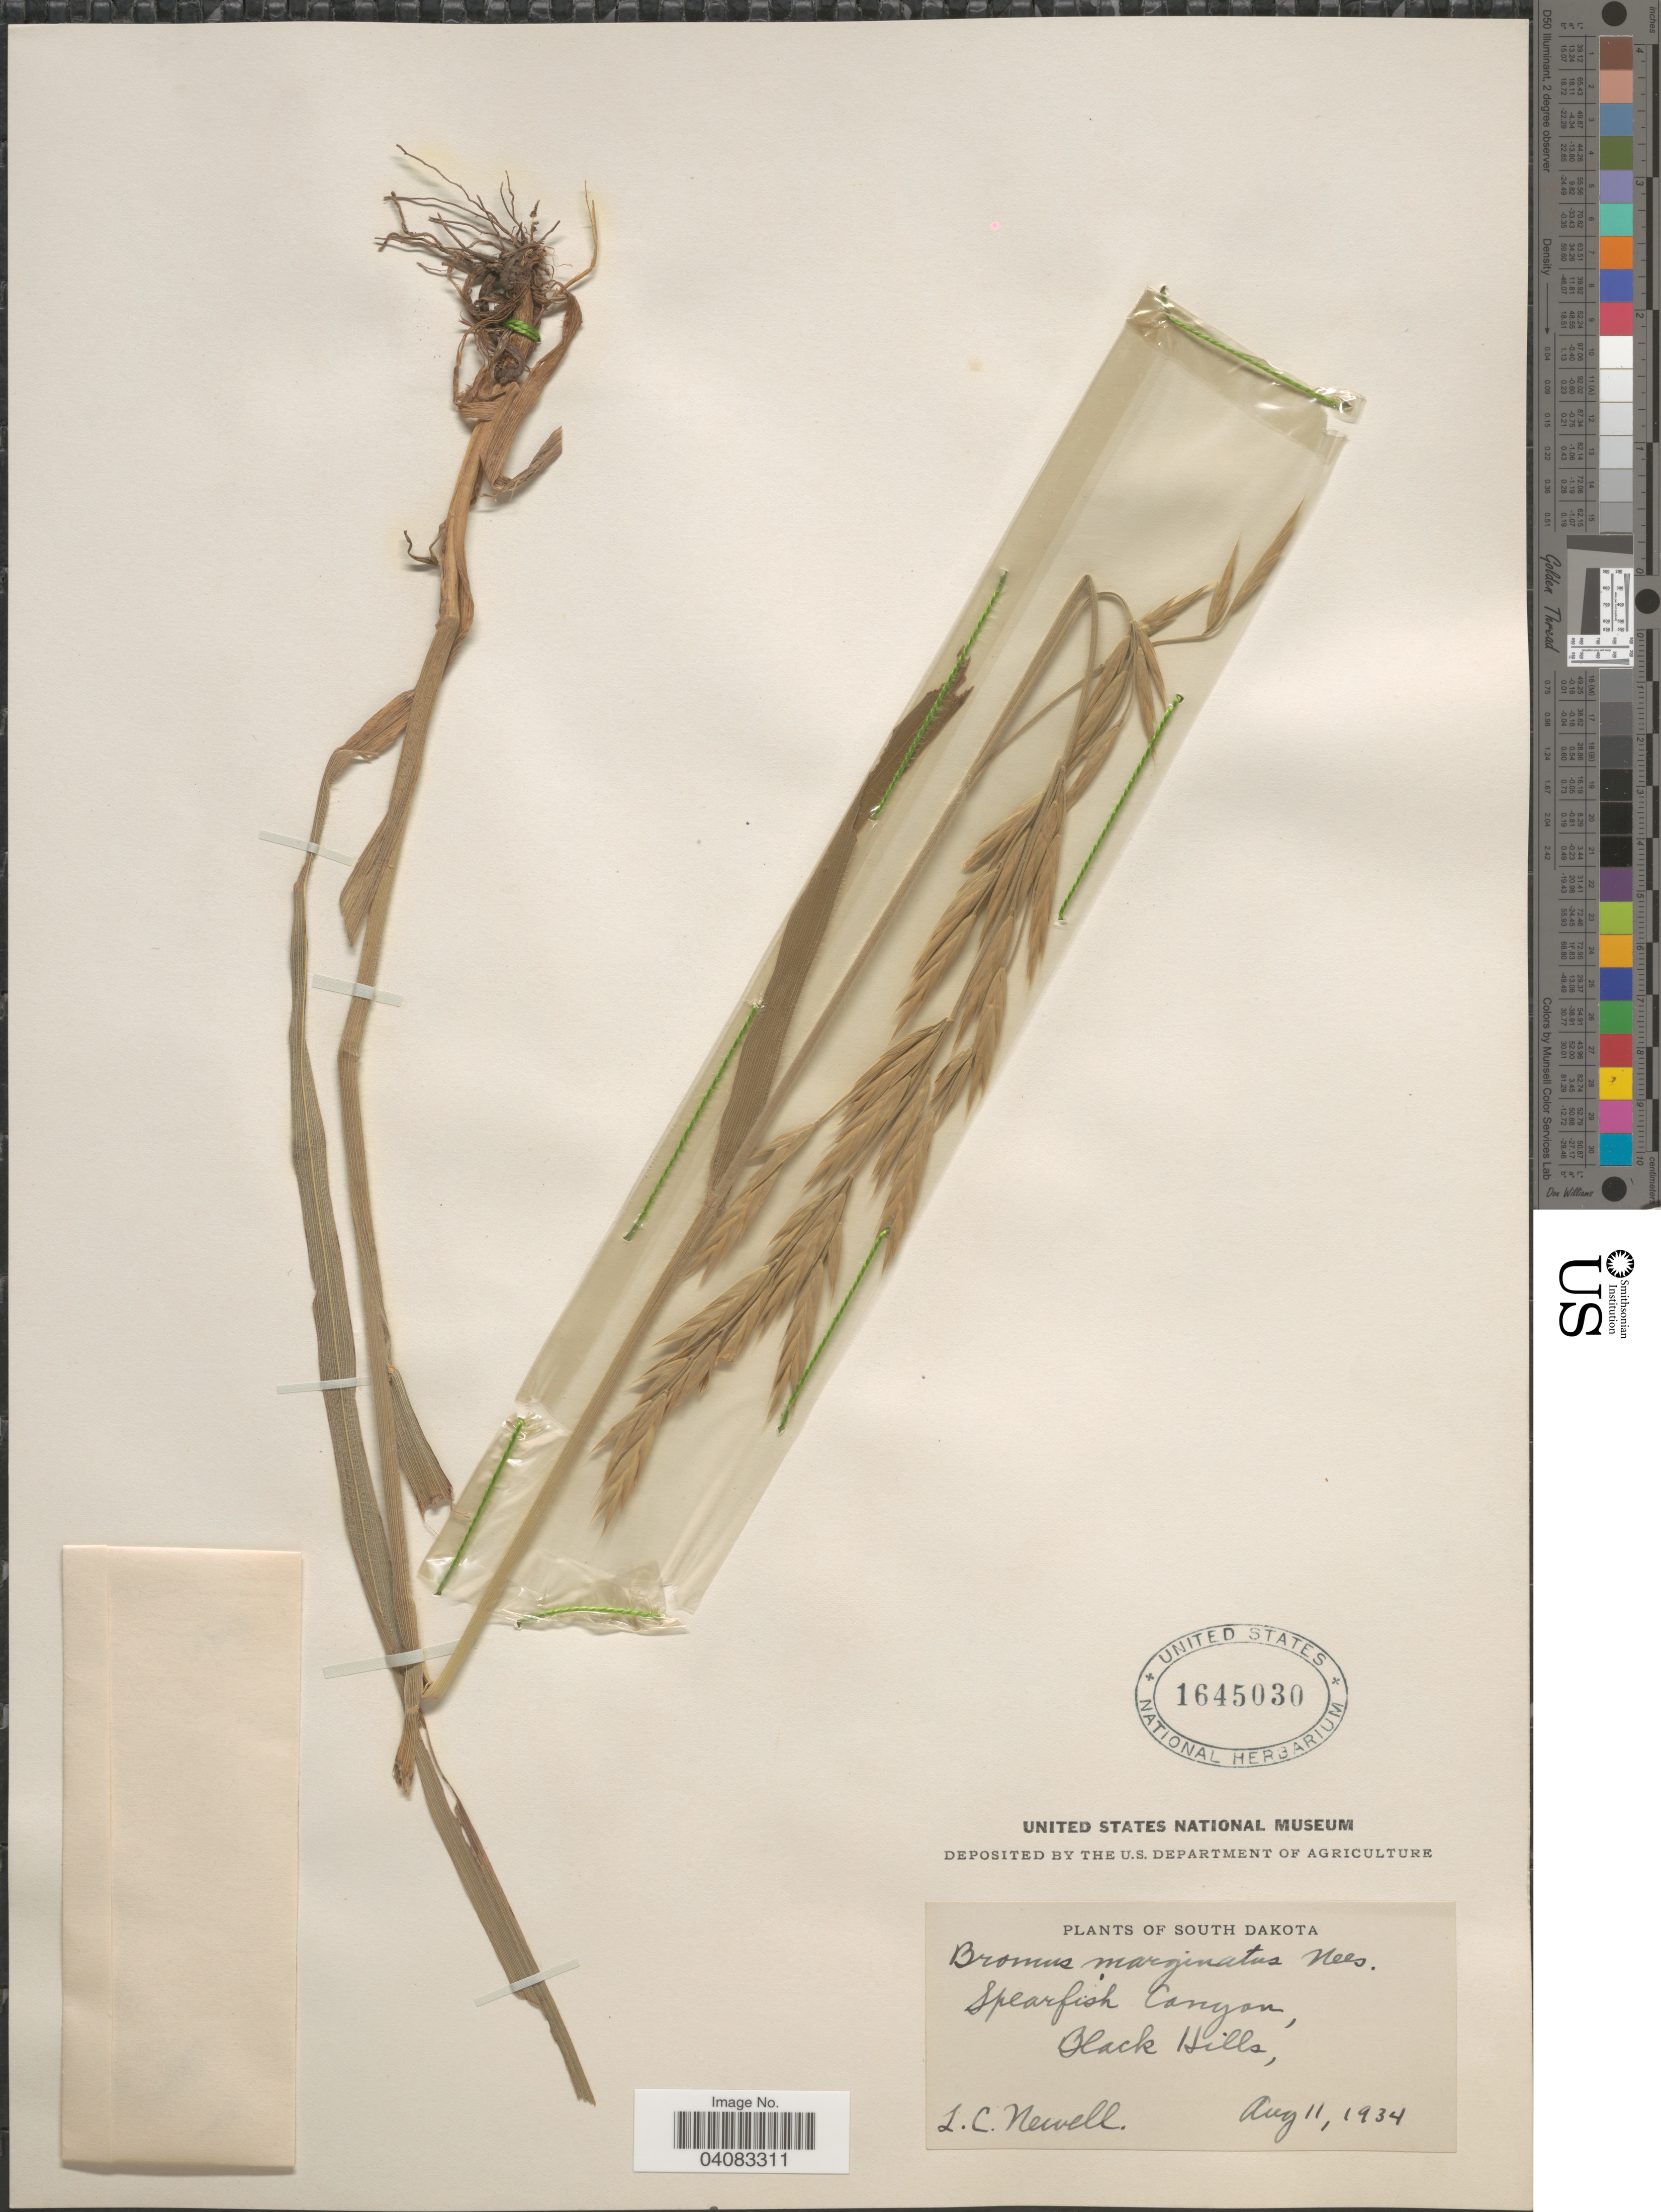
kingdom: Plantae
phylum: Tracheophyta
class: Liliopsida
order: Poales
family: Poaceae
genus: Bromus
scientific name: Bromus marginatus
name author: Nees ex Steud.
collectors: L. Newell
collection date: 1934-08-11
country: United States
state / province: South Dakota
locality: Spearfish Canyon, Black Hills.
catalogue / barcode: US 1645030